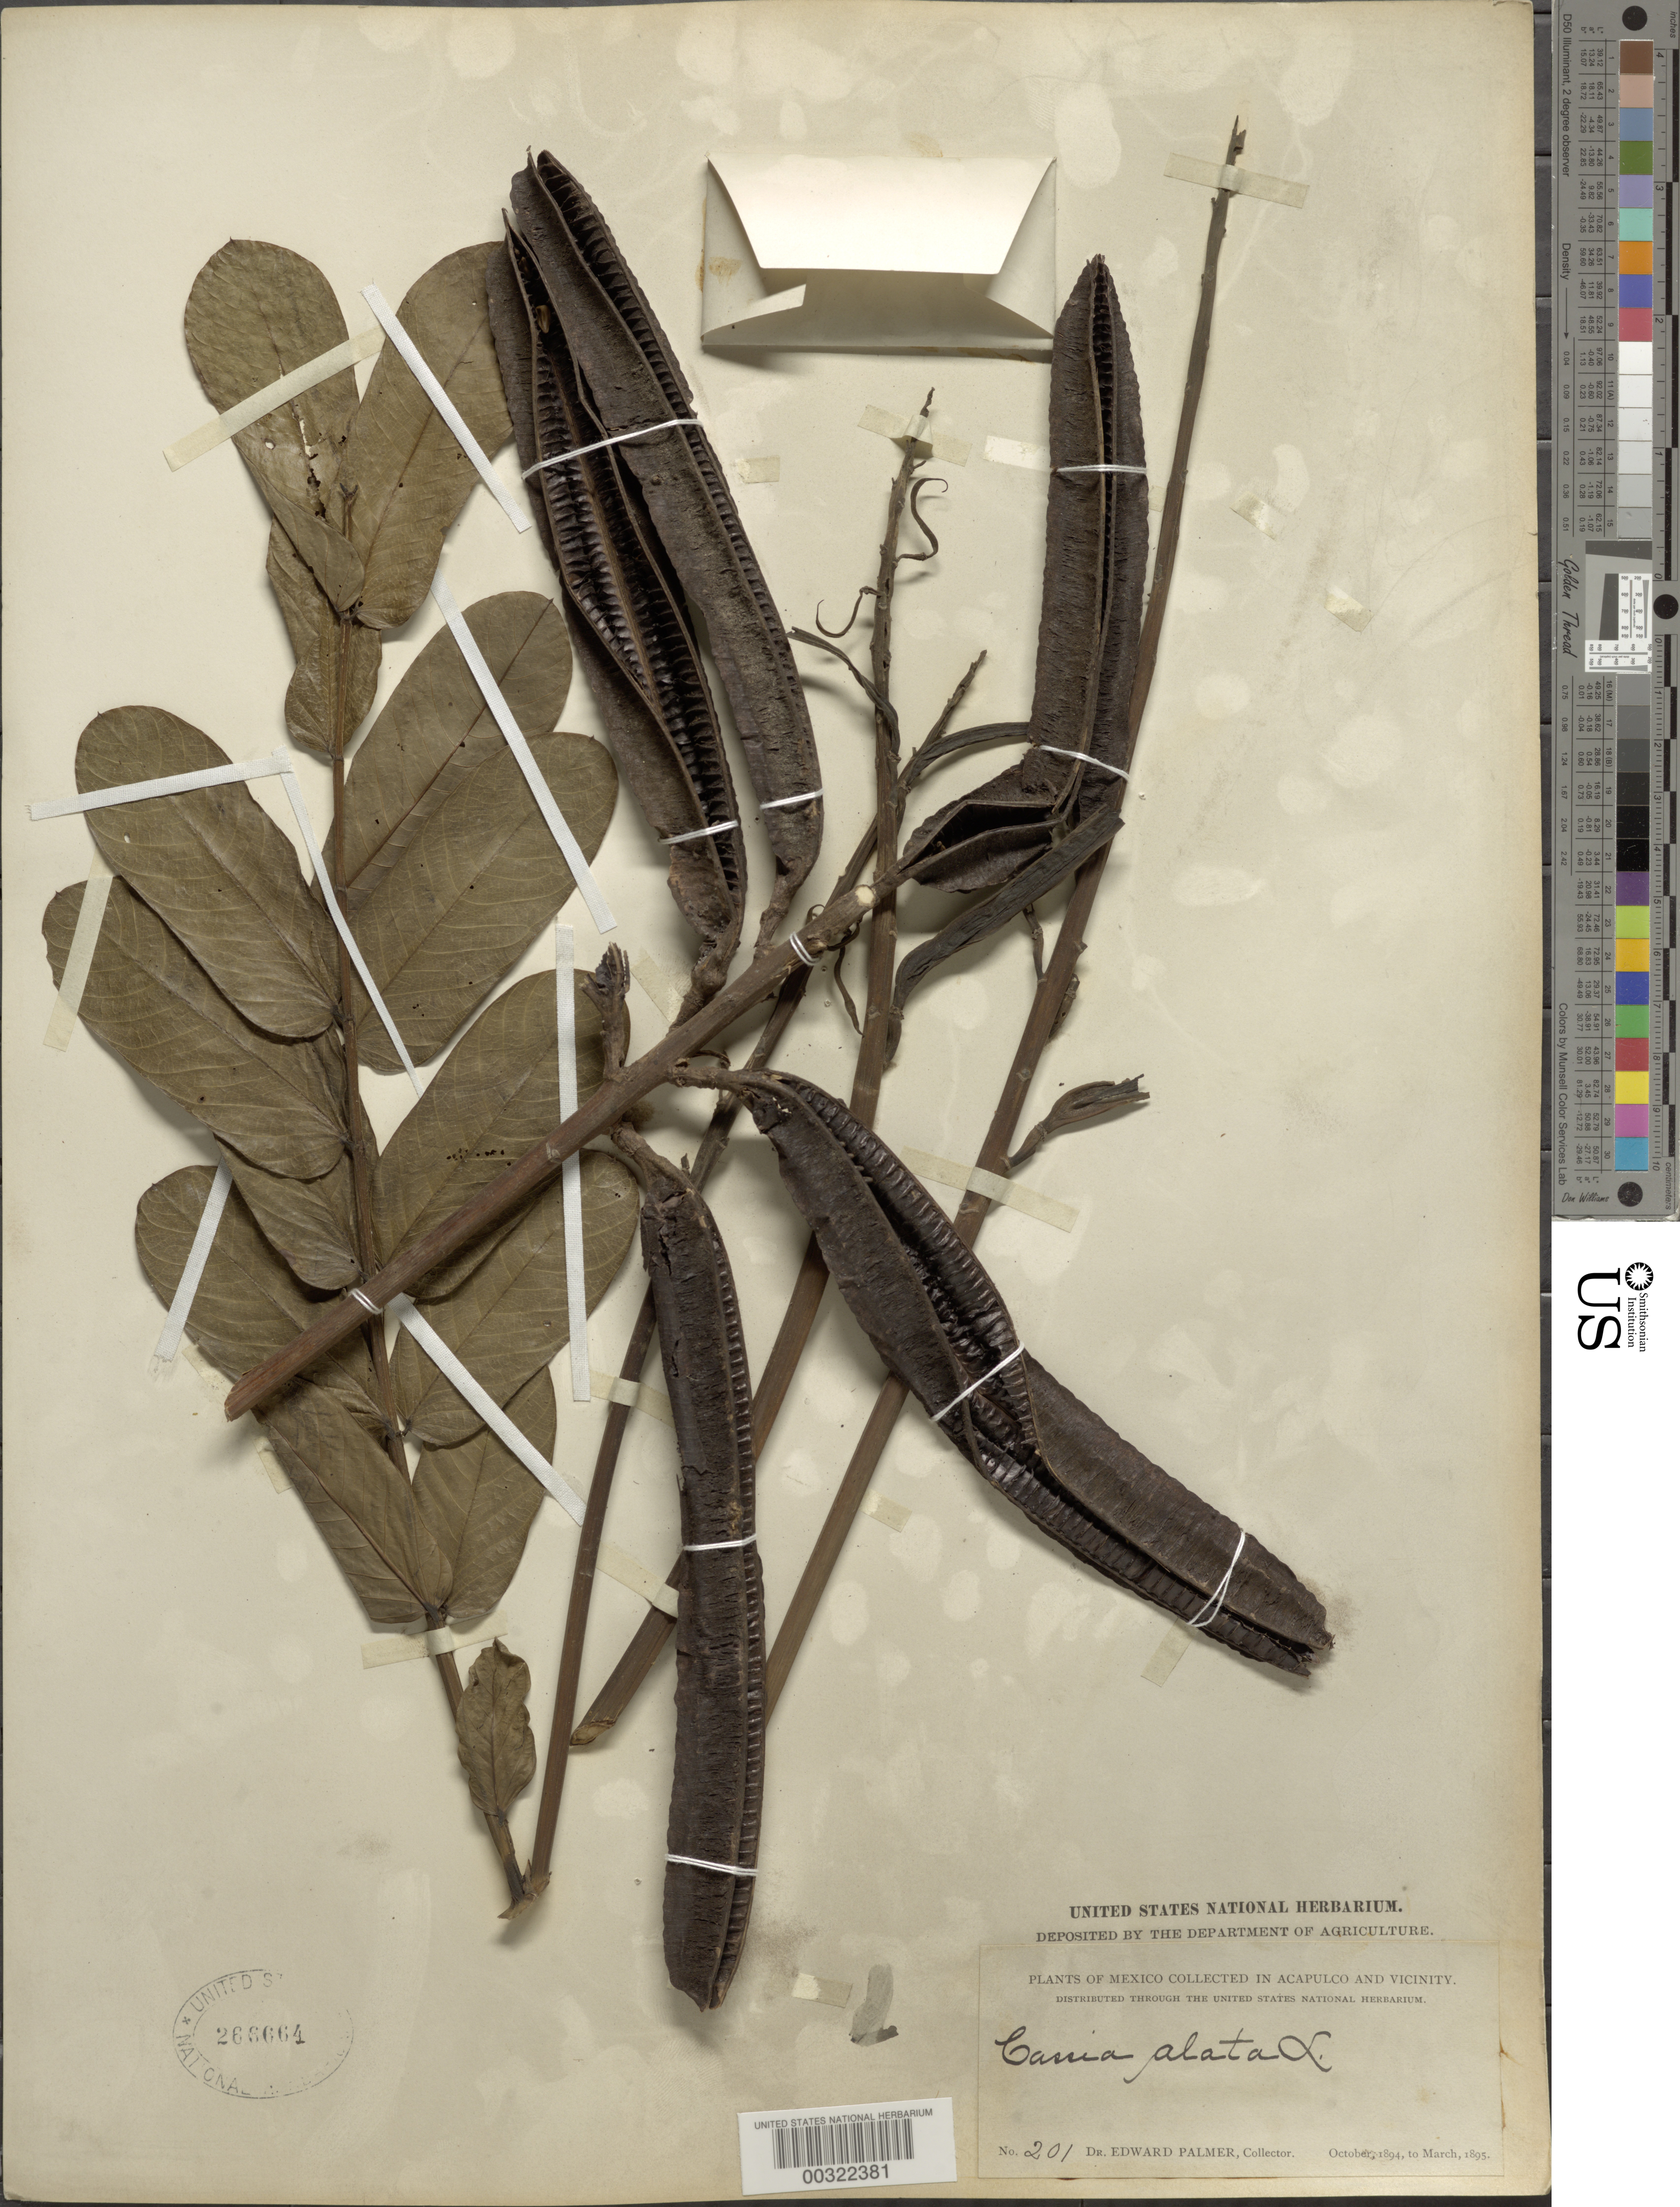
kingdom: Plantae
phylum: Tracheophyta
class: Magnoliopsida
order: Fabales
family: Fabaceae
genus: Senna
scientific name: Senna alata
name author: (L.) Roxb.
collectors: E. Palmer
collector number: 201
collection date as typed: Oct 1894 to -- Mar 1895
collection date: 1894-10/1895-03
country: Mexico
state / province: Guerrero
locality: Acapulco and vicinity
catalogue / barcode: US 266664